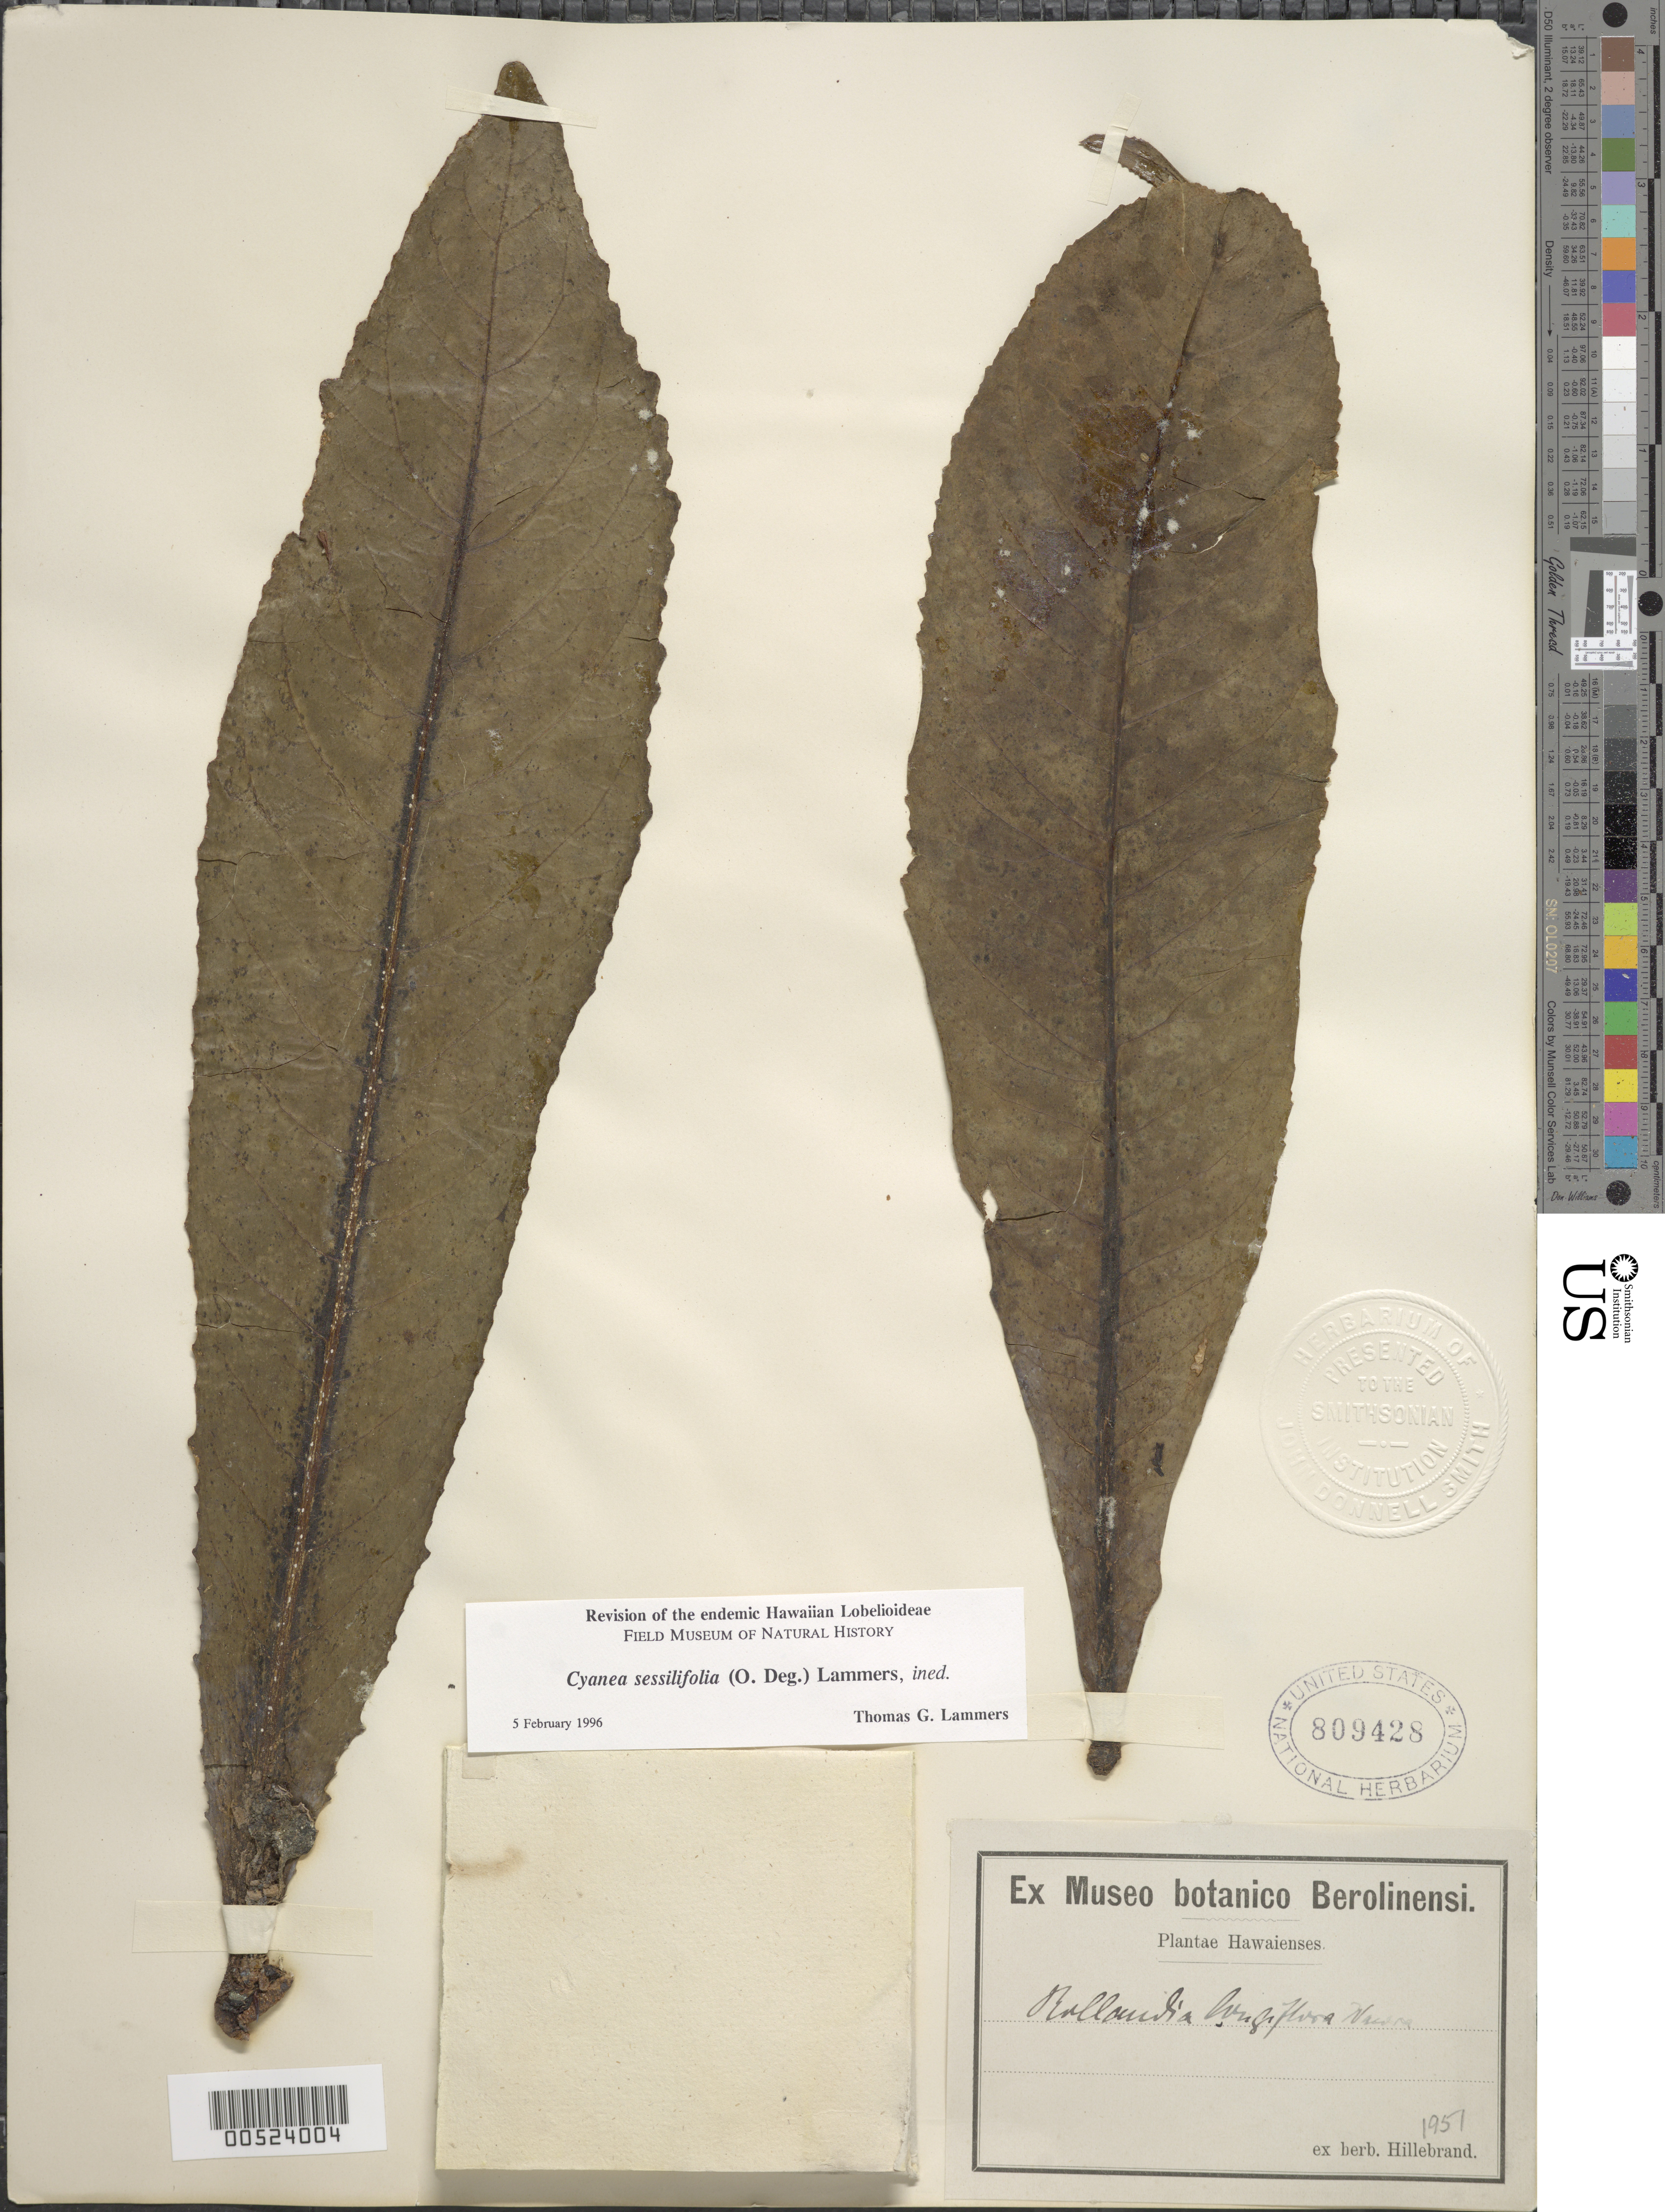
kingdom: Plantae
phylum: Tracheophyta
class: Magnoliopsida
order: Asterales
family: Campanulaceae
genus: Cyanea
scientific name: Cyanea sessilifolia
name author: (O. Deg.) Lammers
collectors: W. Hillebrand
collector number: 195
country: United States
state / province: Hawaii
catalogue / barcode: US 809428